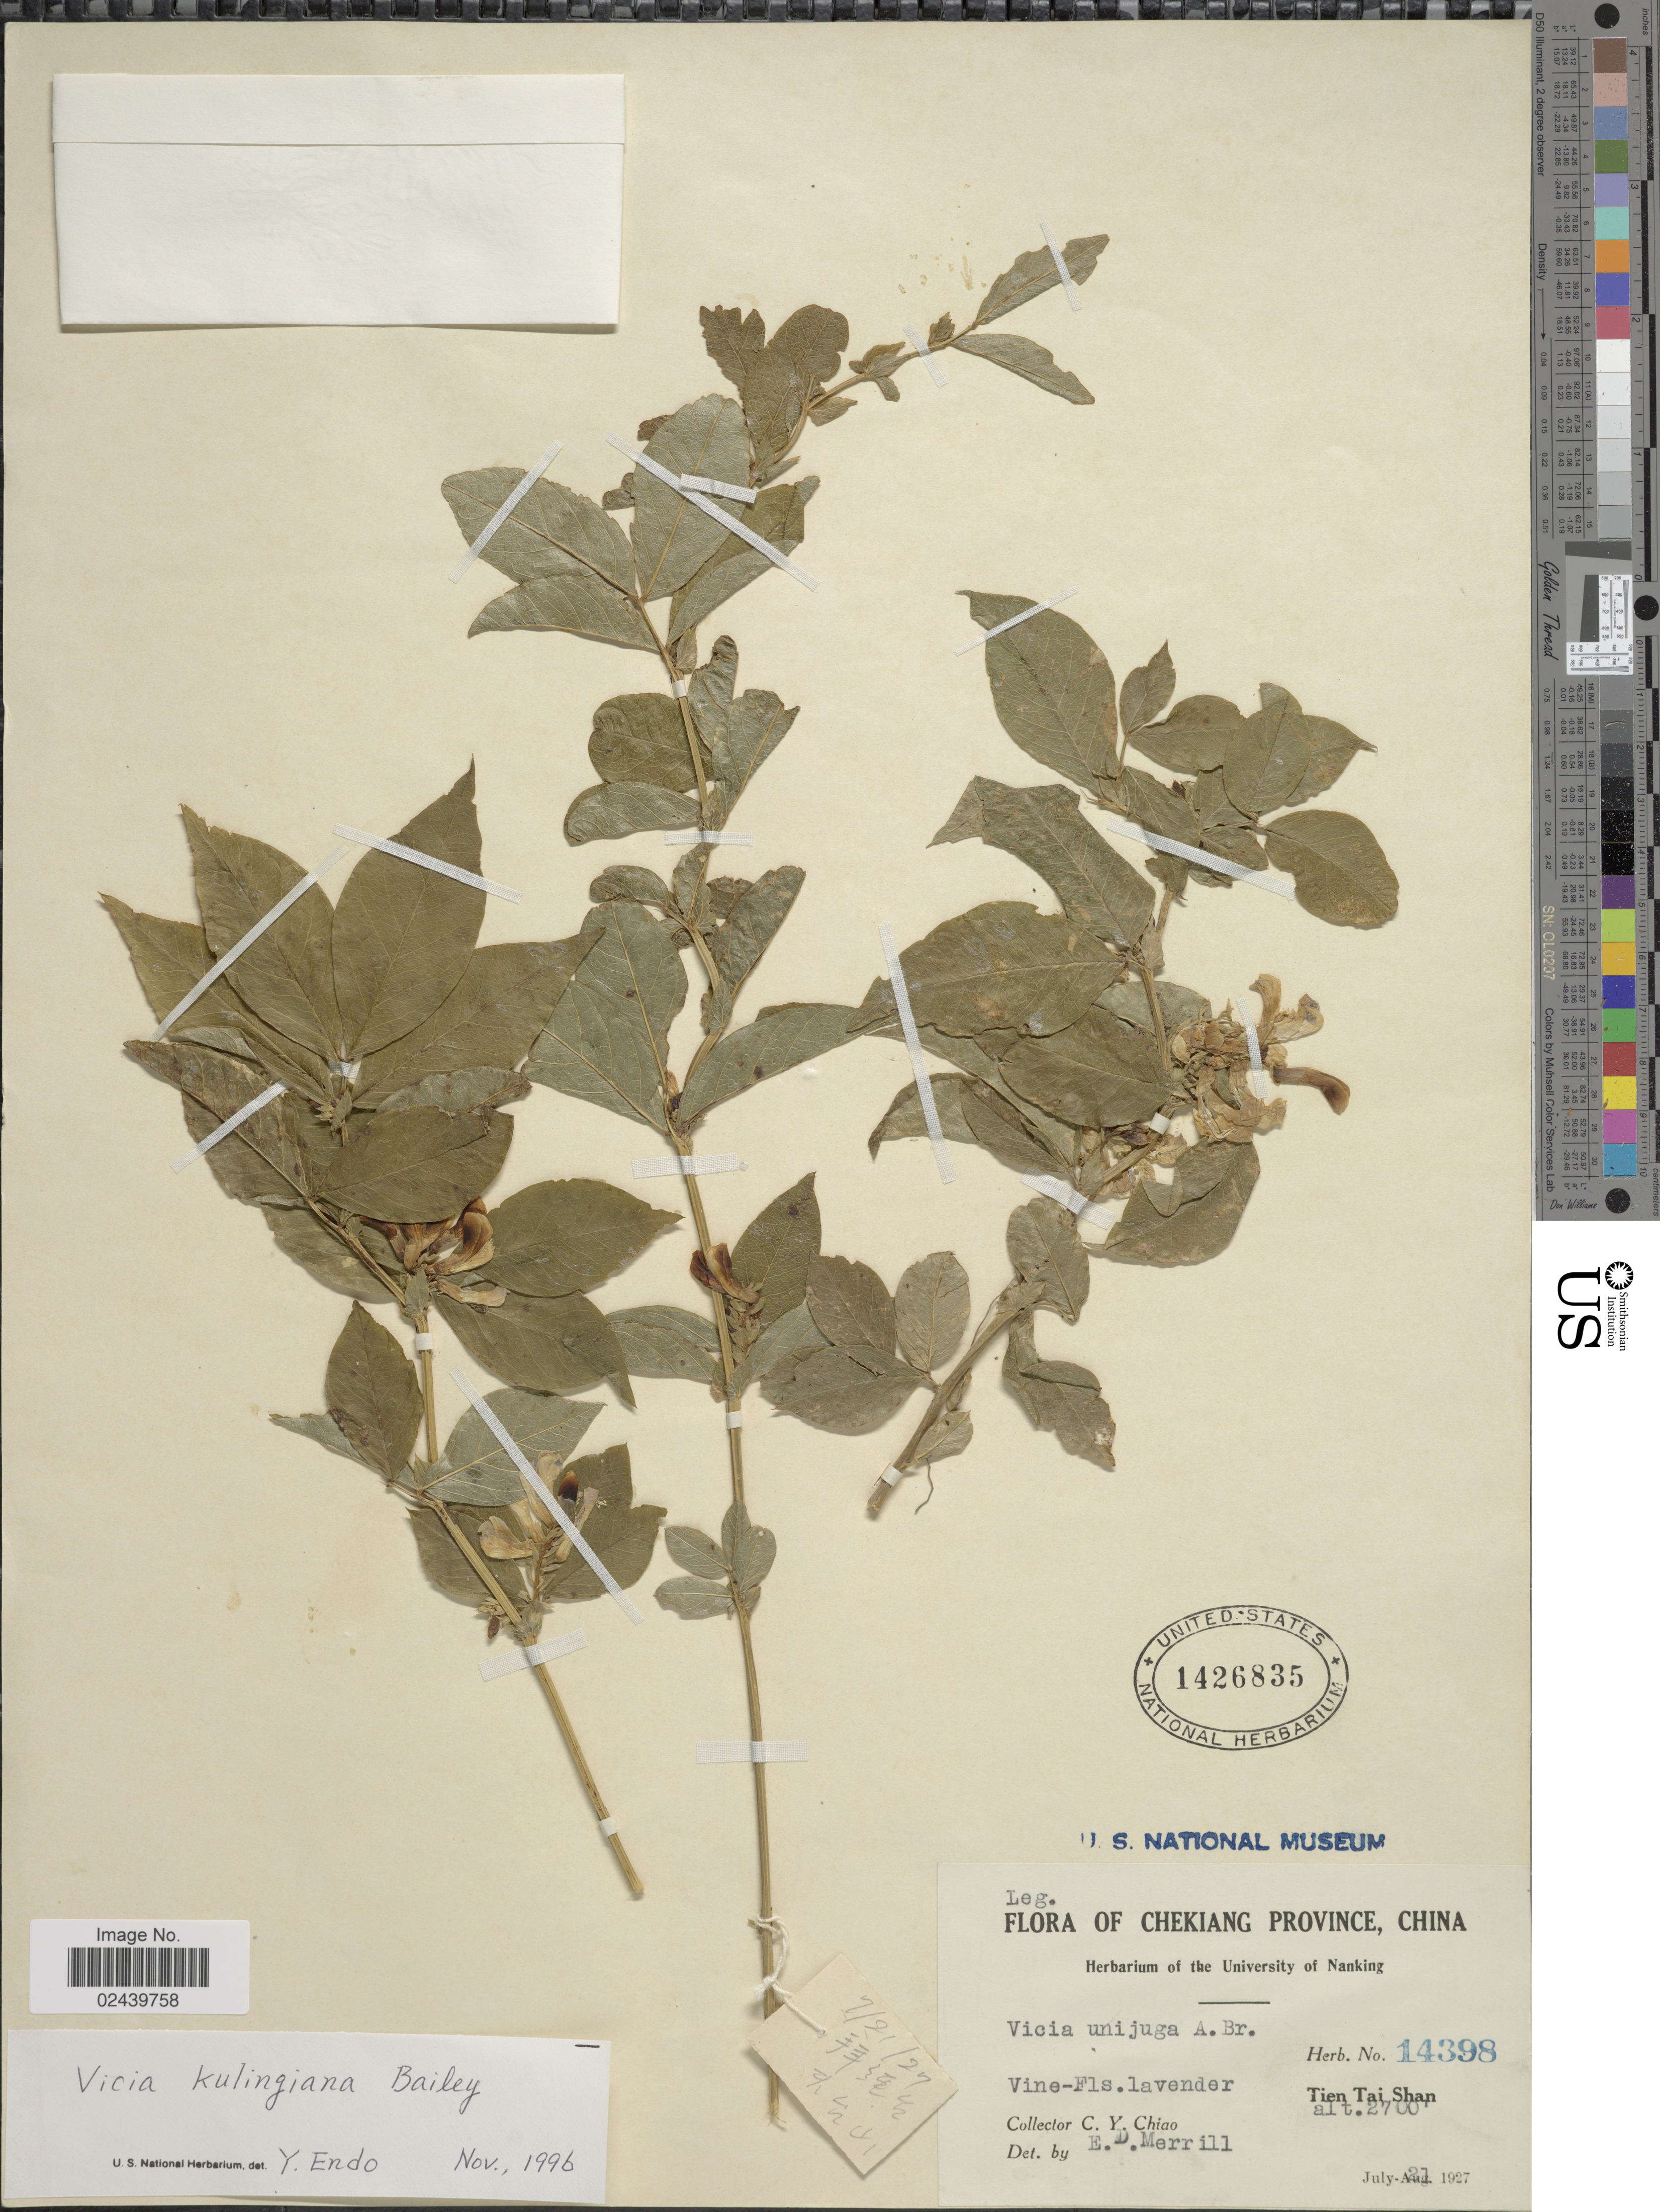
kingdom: Plantae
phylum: Tracheophyta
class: Magnoliopsida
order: Fabales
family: Fabaceae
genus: Vicia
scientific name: Vicia kulingana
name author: L.H. Bailey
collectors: C. Y. Chiao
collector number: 14398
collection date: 1927-07-21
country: China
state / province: Zhejiang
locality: Chekiang Province. Tien Tai Shan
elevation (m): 823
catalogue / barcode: US 1426835